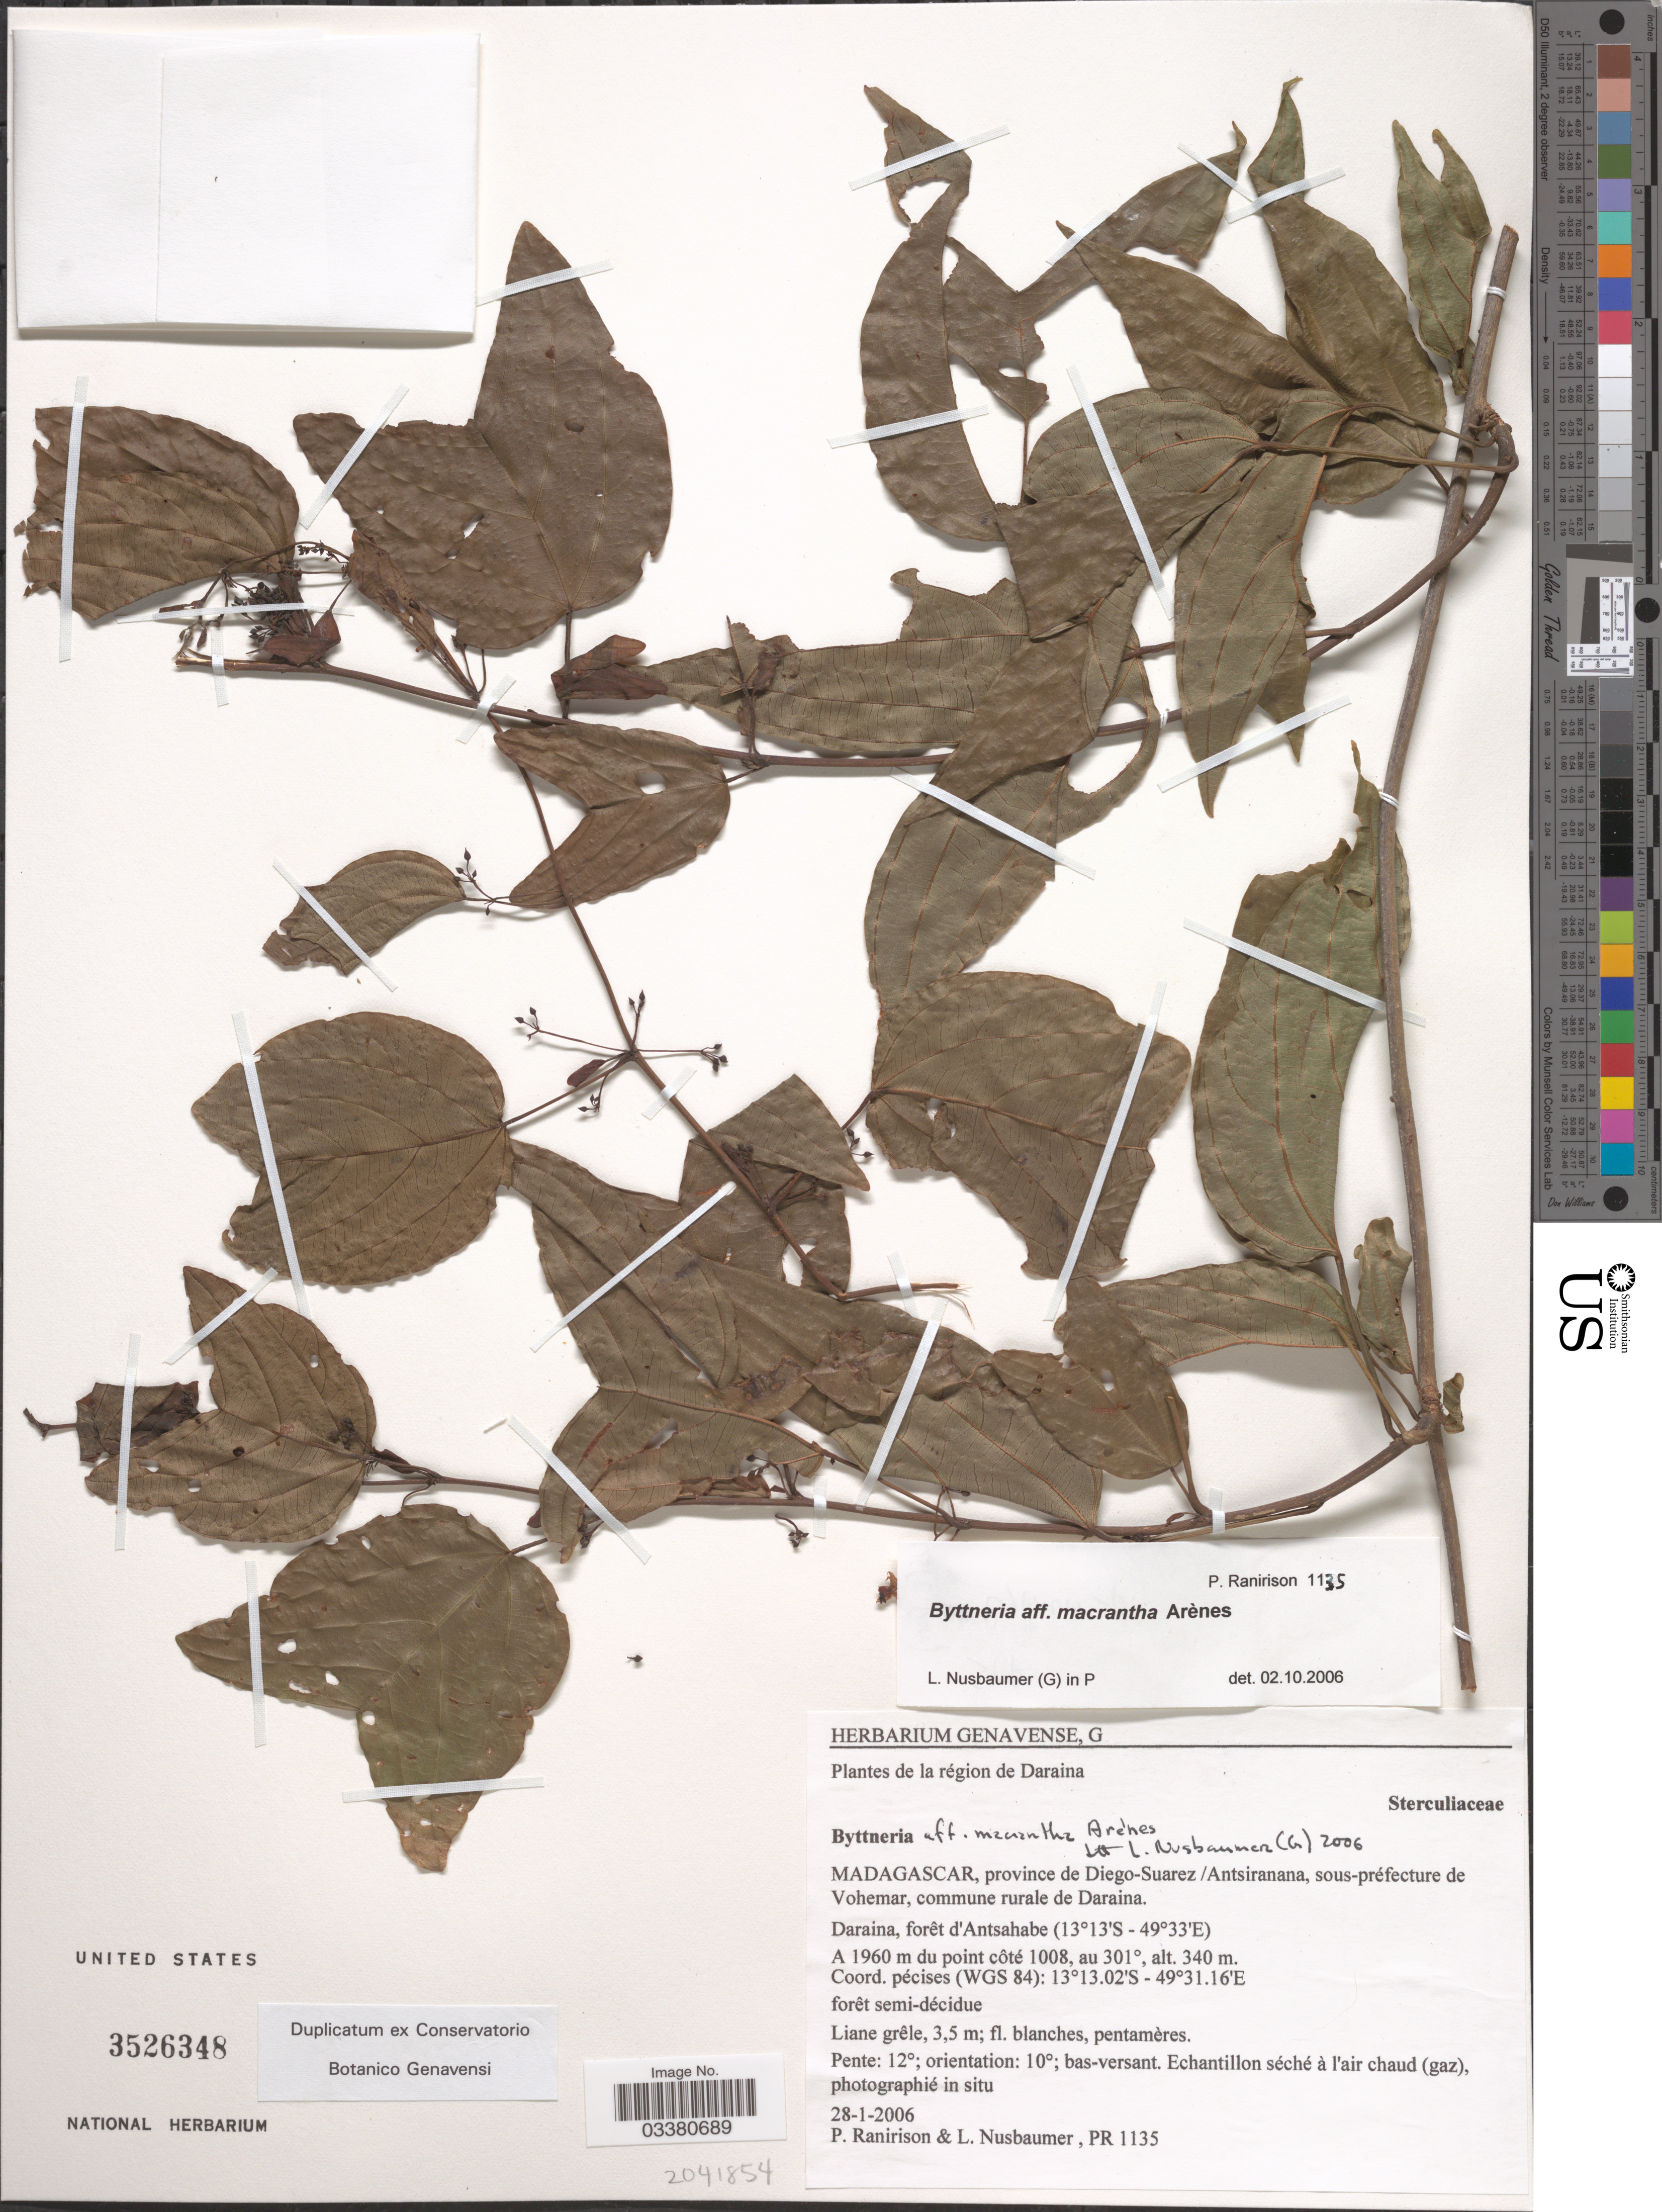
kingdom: Plantae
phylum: Tracheophyta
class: Magnoliopsida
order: Malvales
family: Malvaceae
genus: Byttneria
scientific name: Byttneria macrantha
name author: Arènes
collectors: P. Ranirison & L. Nusbaumer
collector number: PR 1135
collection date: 2006-01-28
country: Madagascar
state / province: Sava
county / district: Vohémar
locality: De la région de Daraina. Province de Diego-Suarez, sous-préfecture de Vohemar, commune rurale de Daraina. Daraina, forêt d'Antsahabe. A 1960 m du point côté 1008, au 301°. (WGS 84).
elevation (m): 340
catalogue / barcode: US 3526348